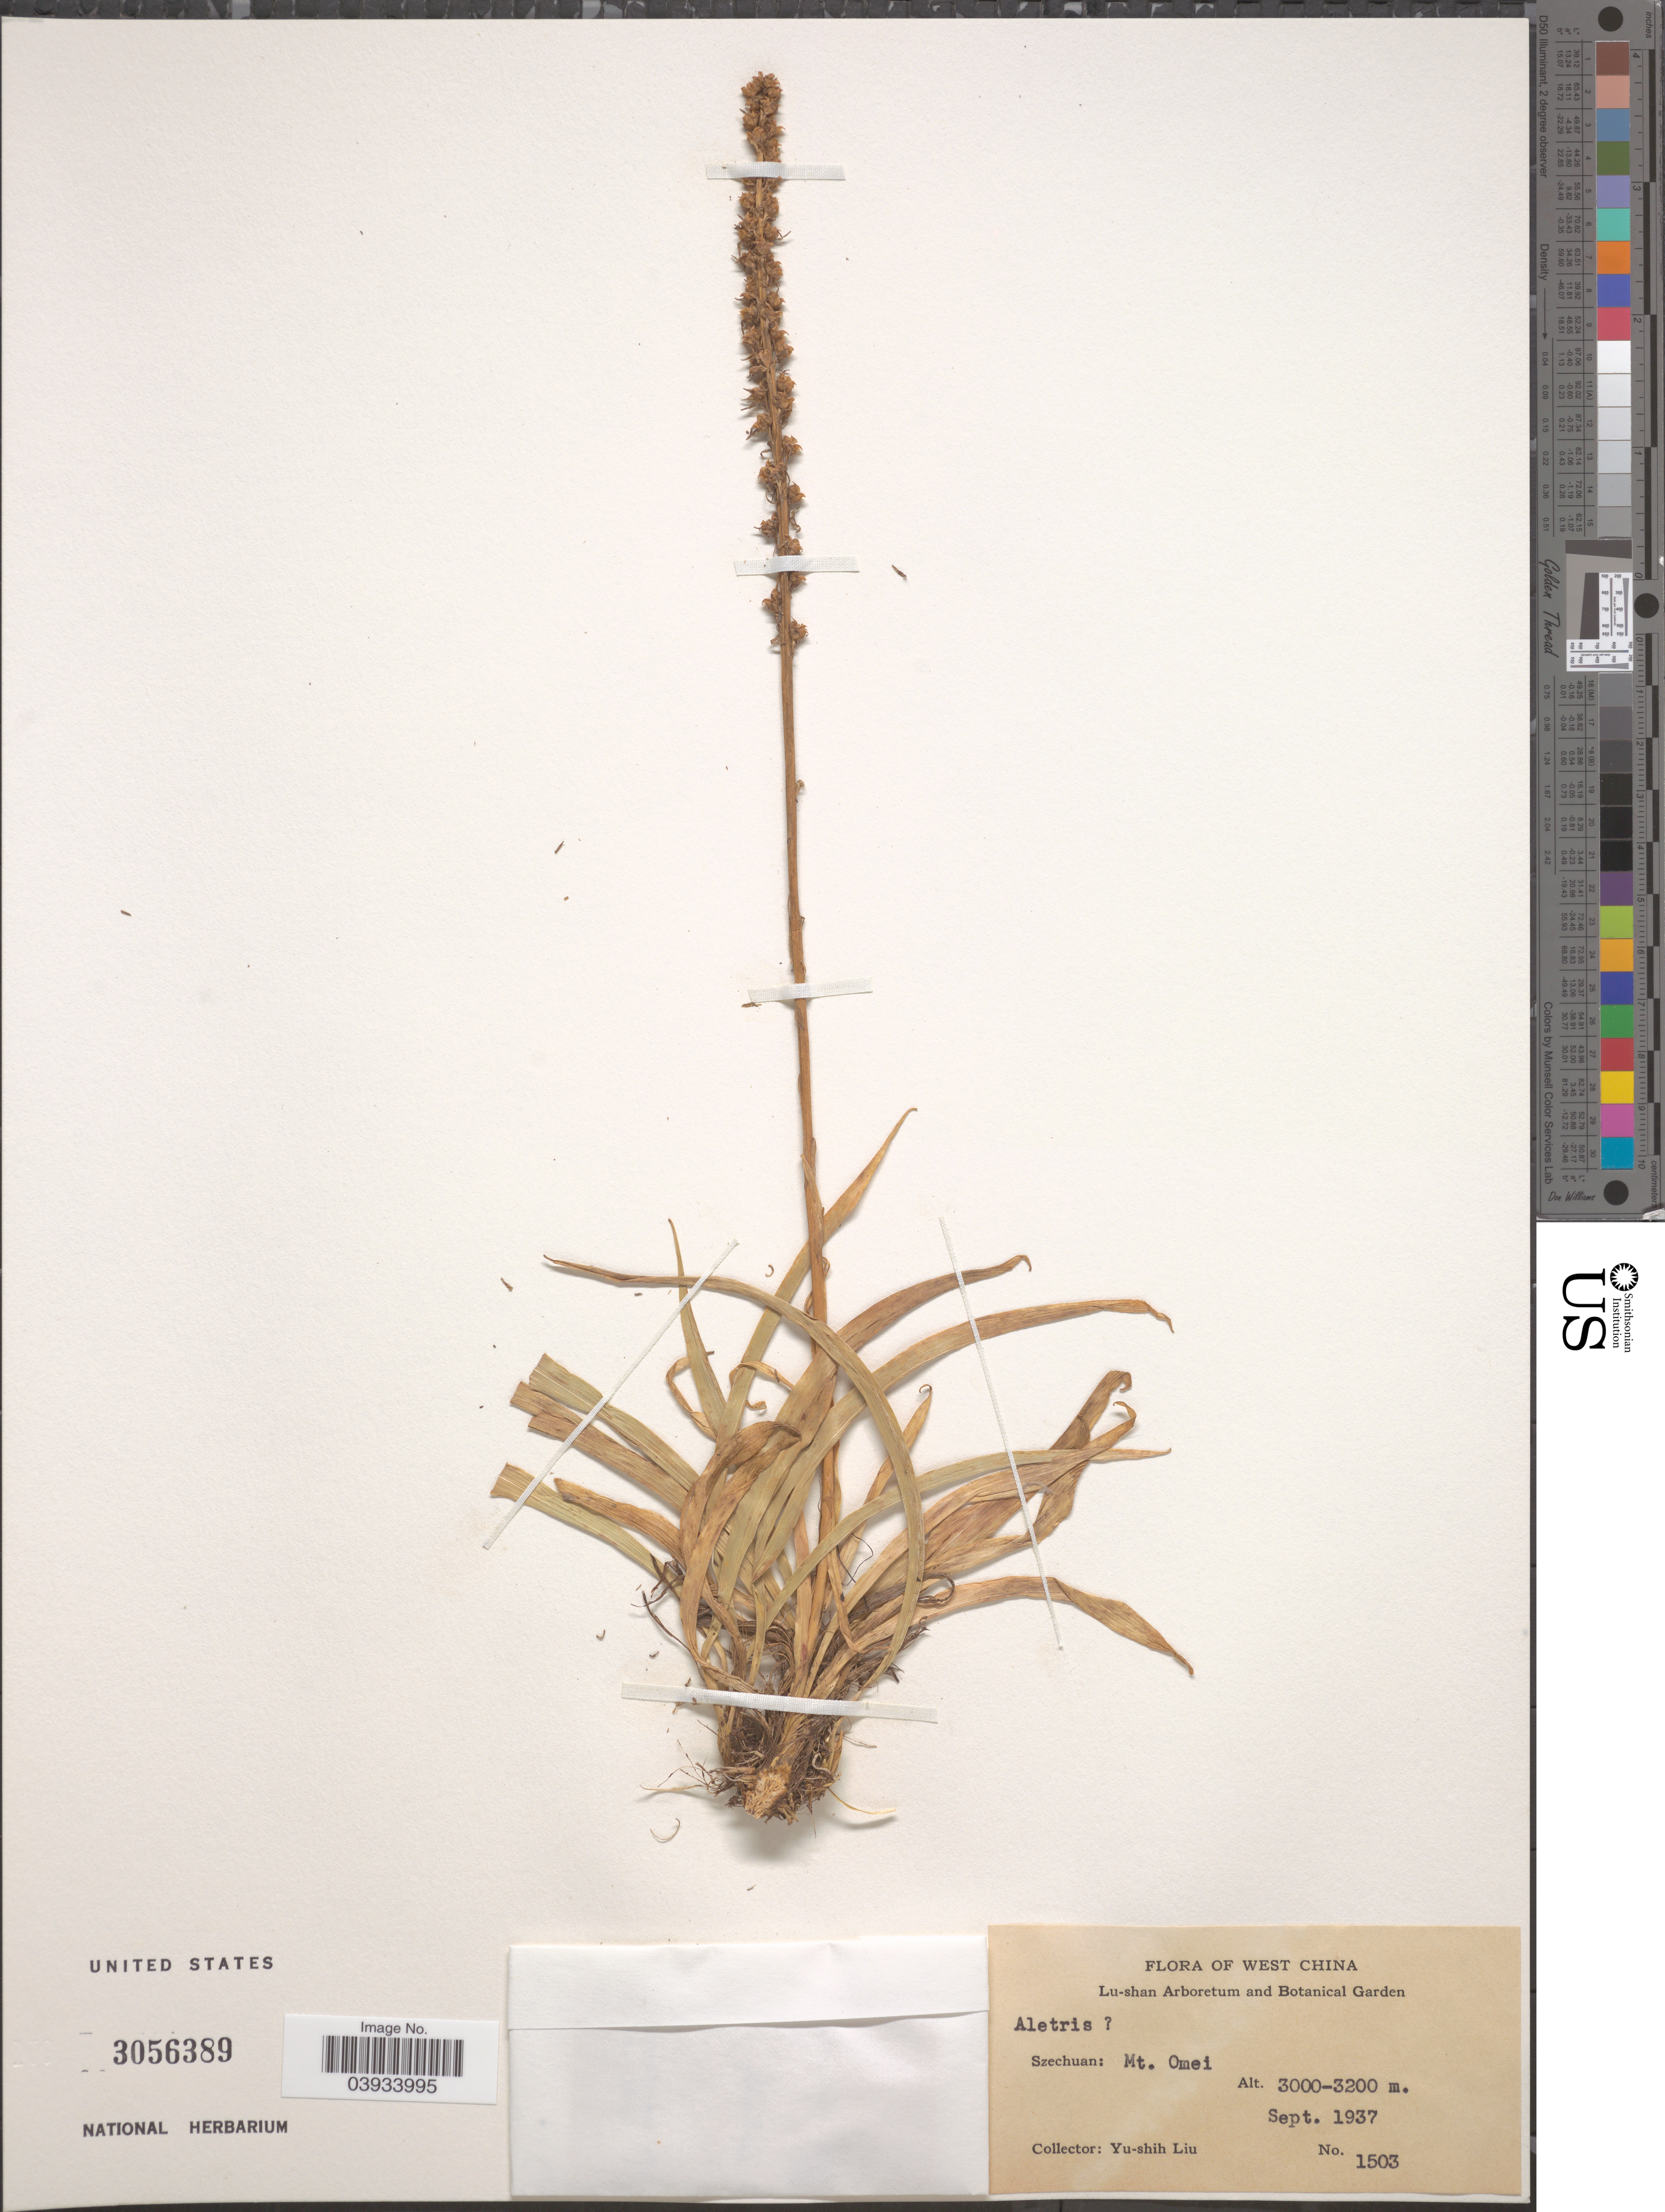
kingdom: Plantae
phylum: Tracheophyta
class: Liliopsida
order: Dioscoreales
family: Nartheciaceae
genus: Aletris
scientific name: Aletris sp.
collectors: Y.-S. Liu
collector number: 1503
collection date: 1937-09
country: China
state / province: Sichuan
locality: West China. Szechuan: Mt. Omei.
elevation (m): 3000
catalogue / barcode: US 3056389